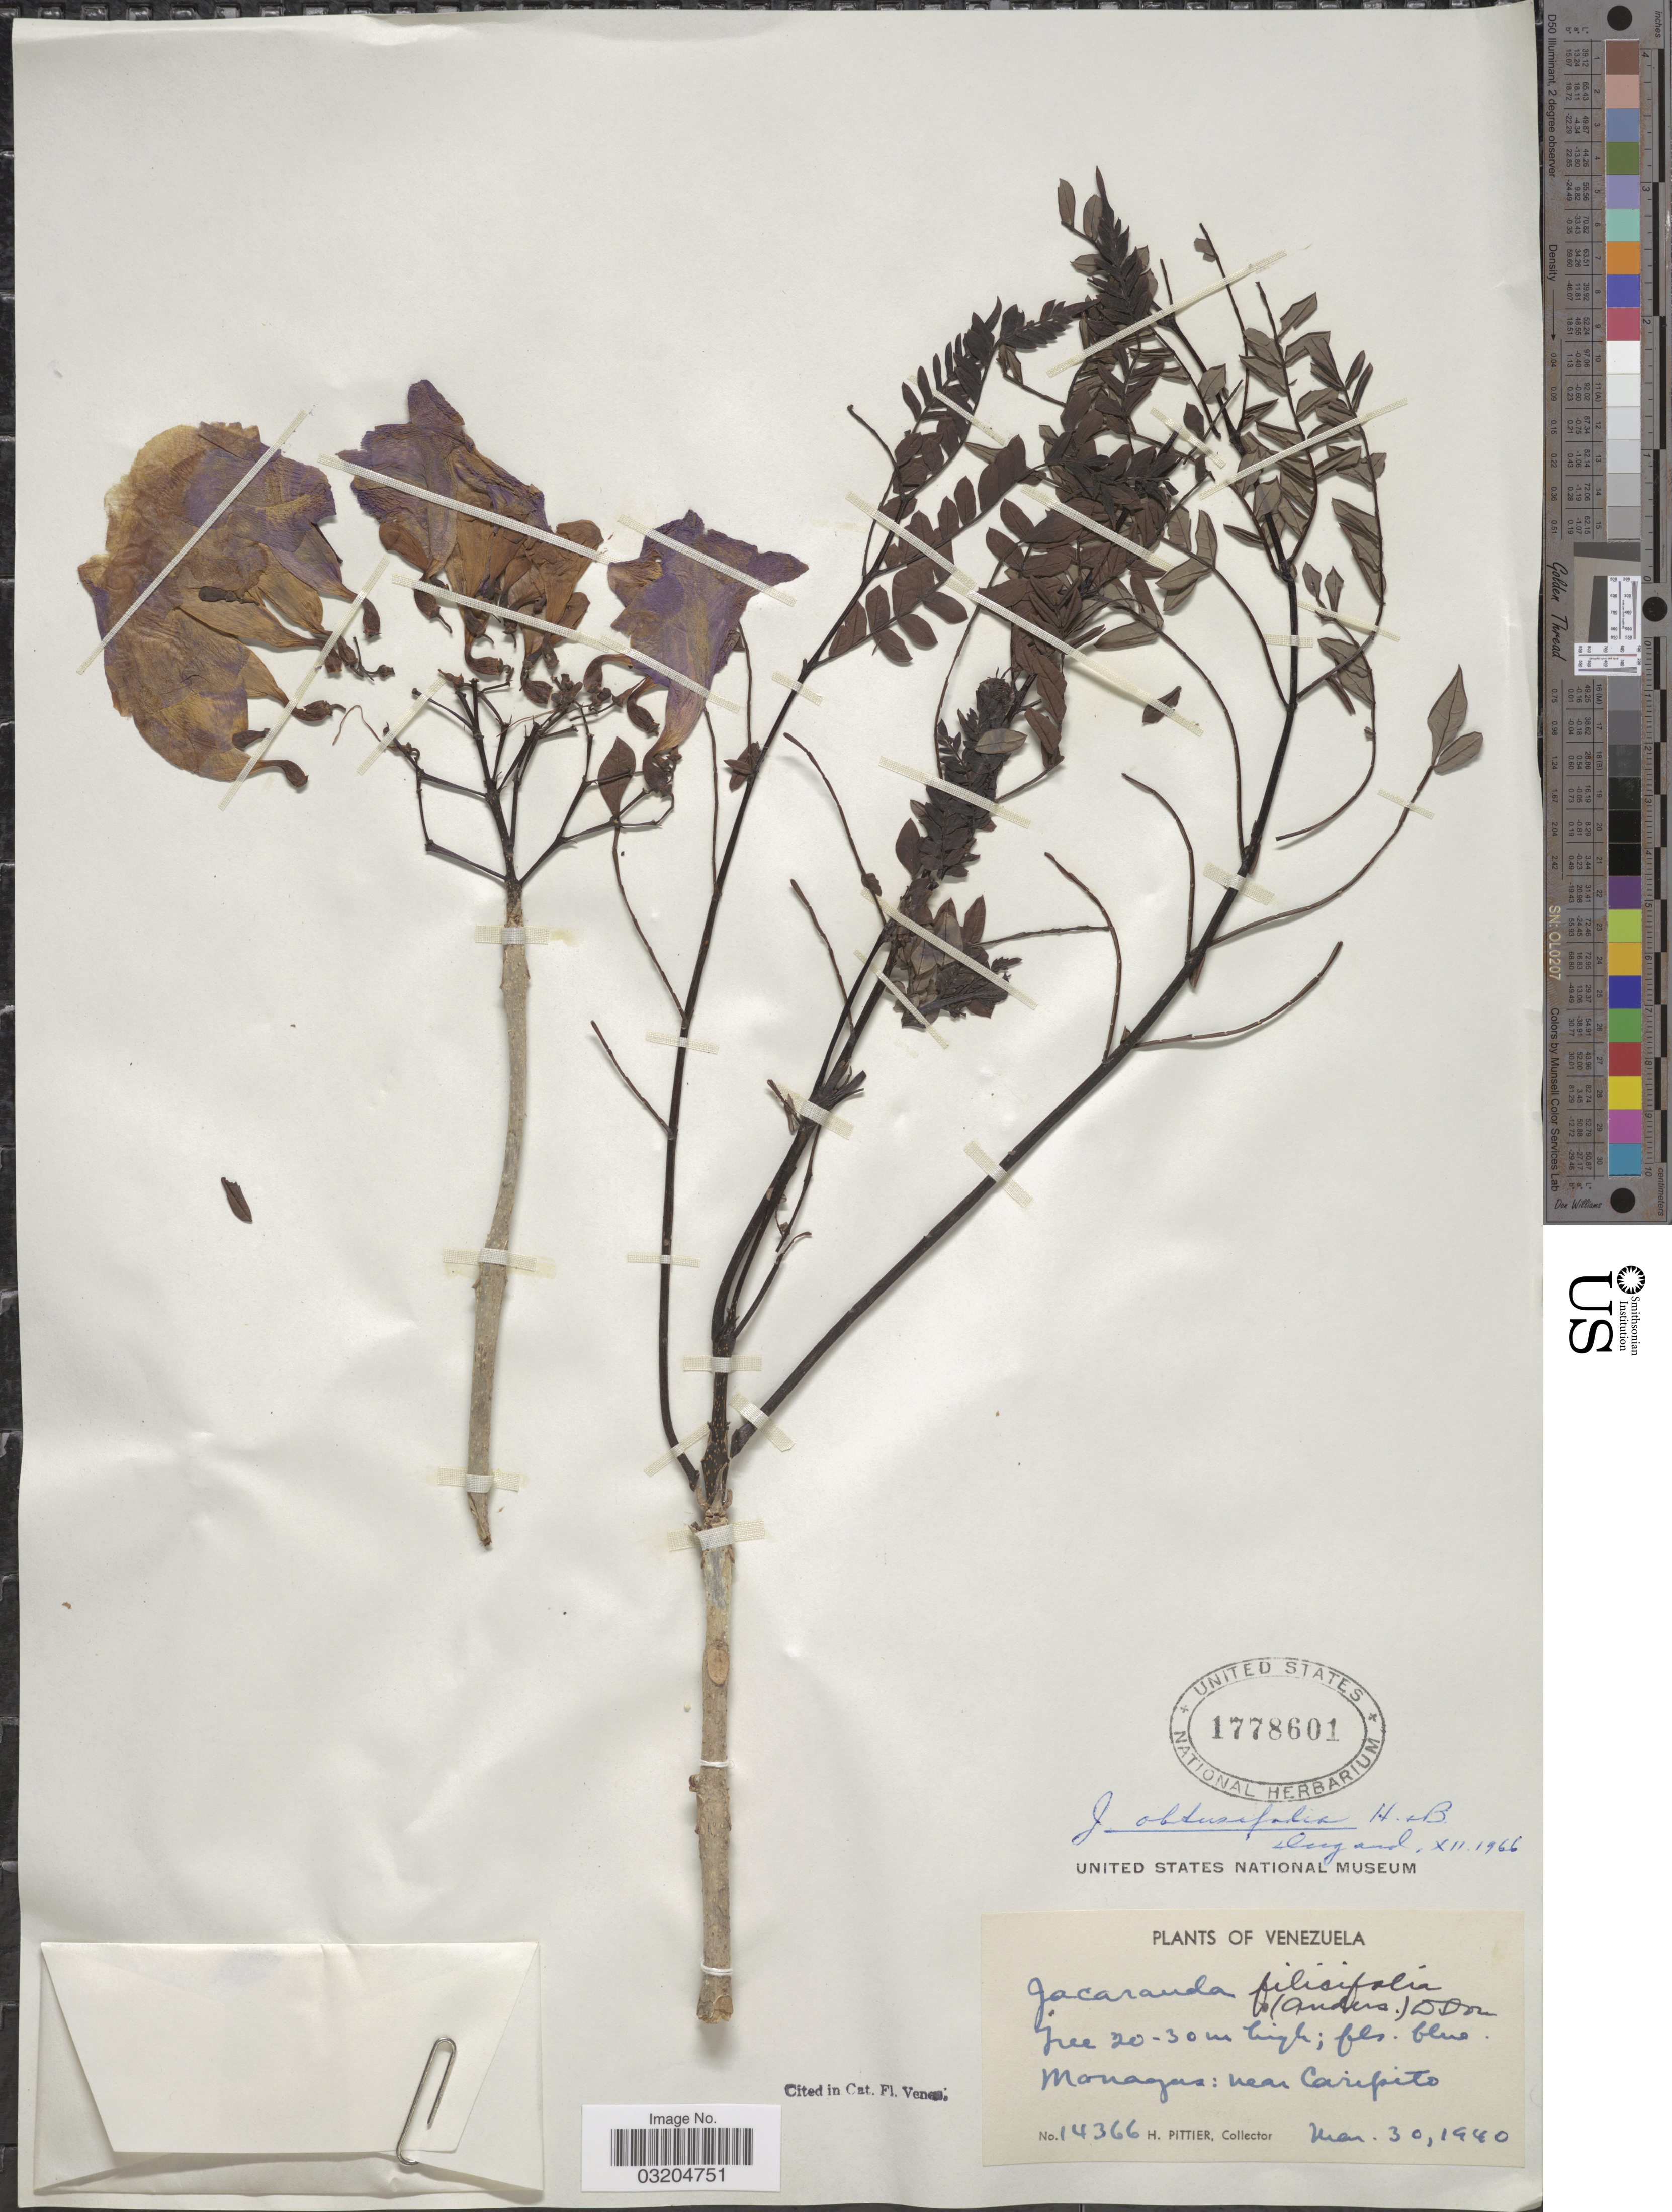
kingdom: Plantae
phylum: Tracheophyta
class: Magnoliopsida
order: Lamiales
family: Bignoniaceae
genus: Jacaranda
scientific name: Jacaranda obtusifolia subsp. obtusifolia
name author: Bonpl.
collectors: H. F. Pittier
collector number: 14366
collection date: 1940-03-30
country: Venezuela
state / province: Monagas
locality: Near Caripito.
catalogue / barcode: US 1778601